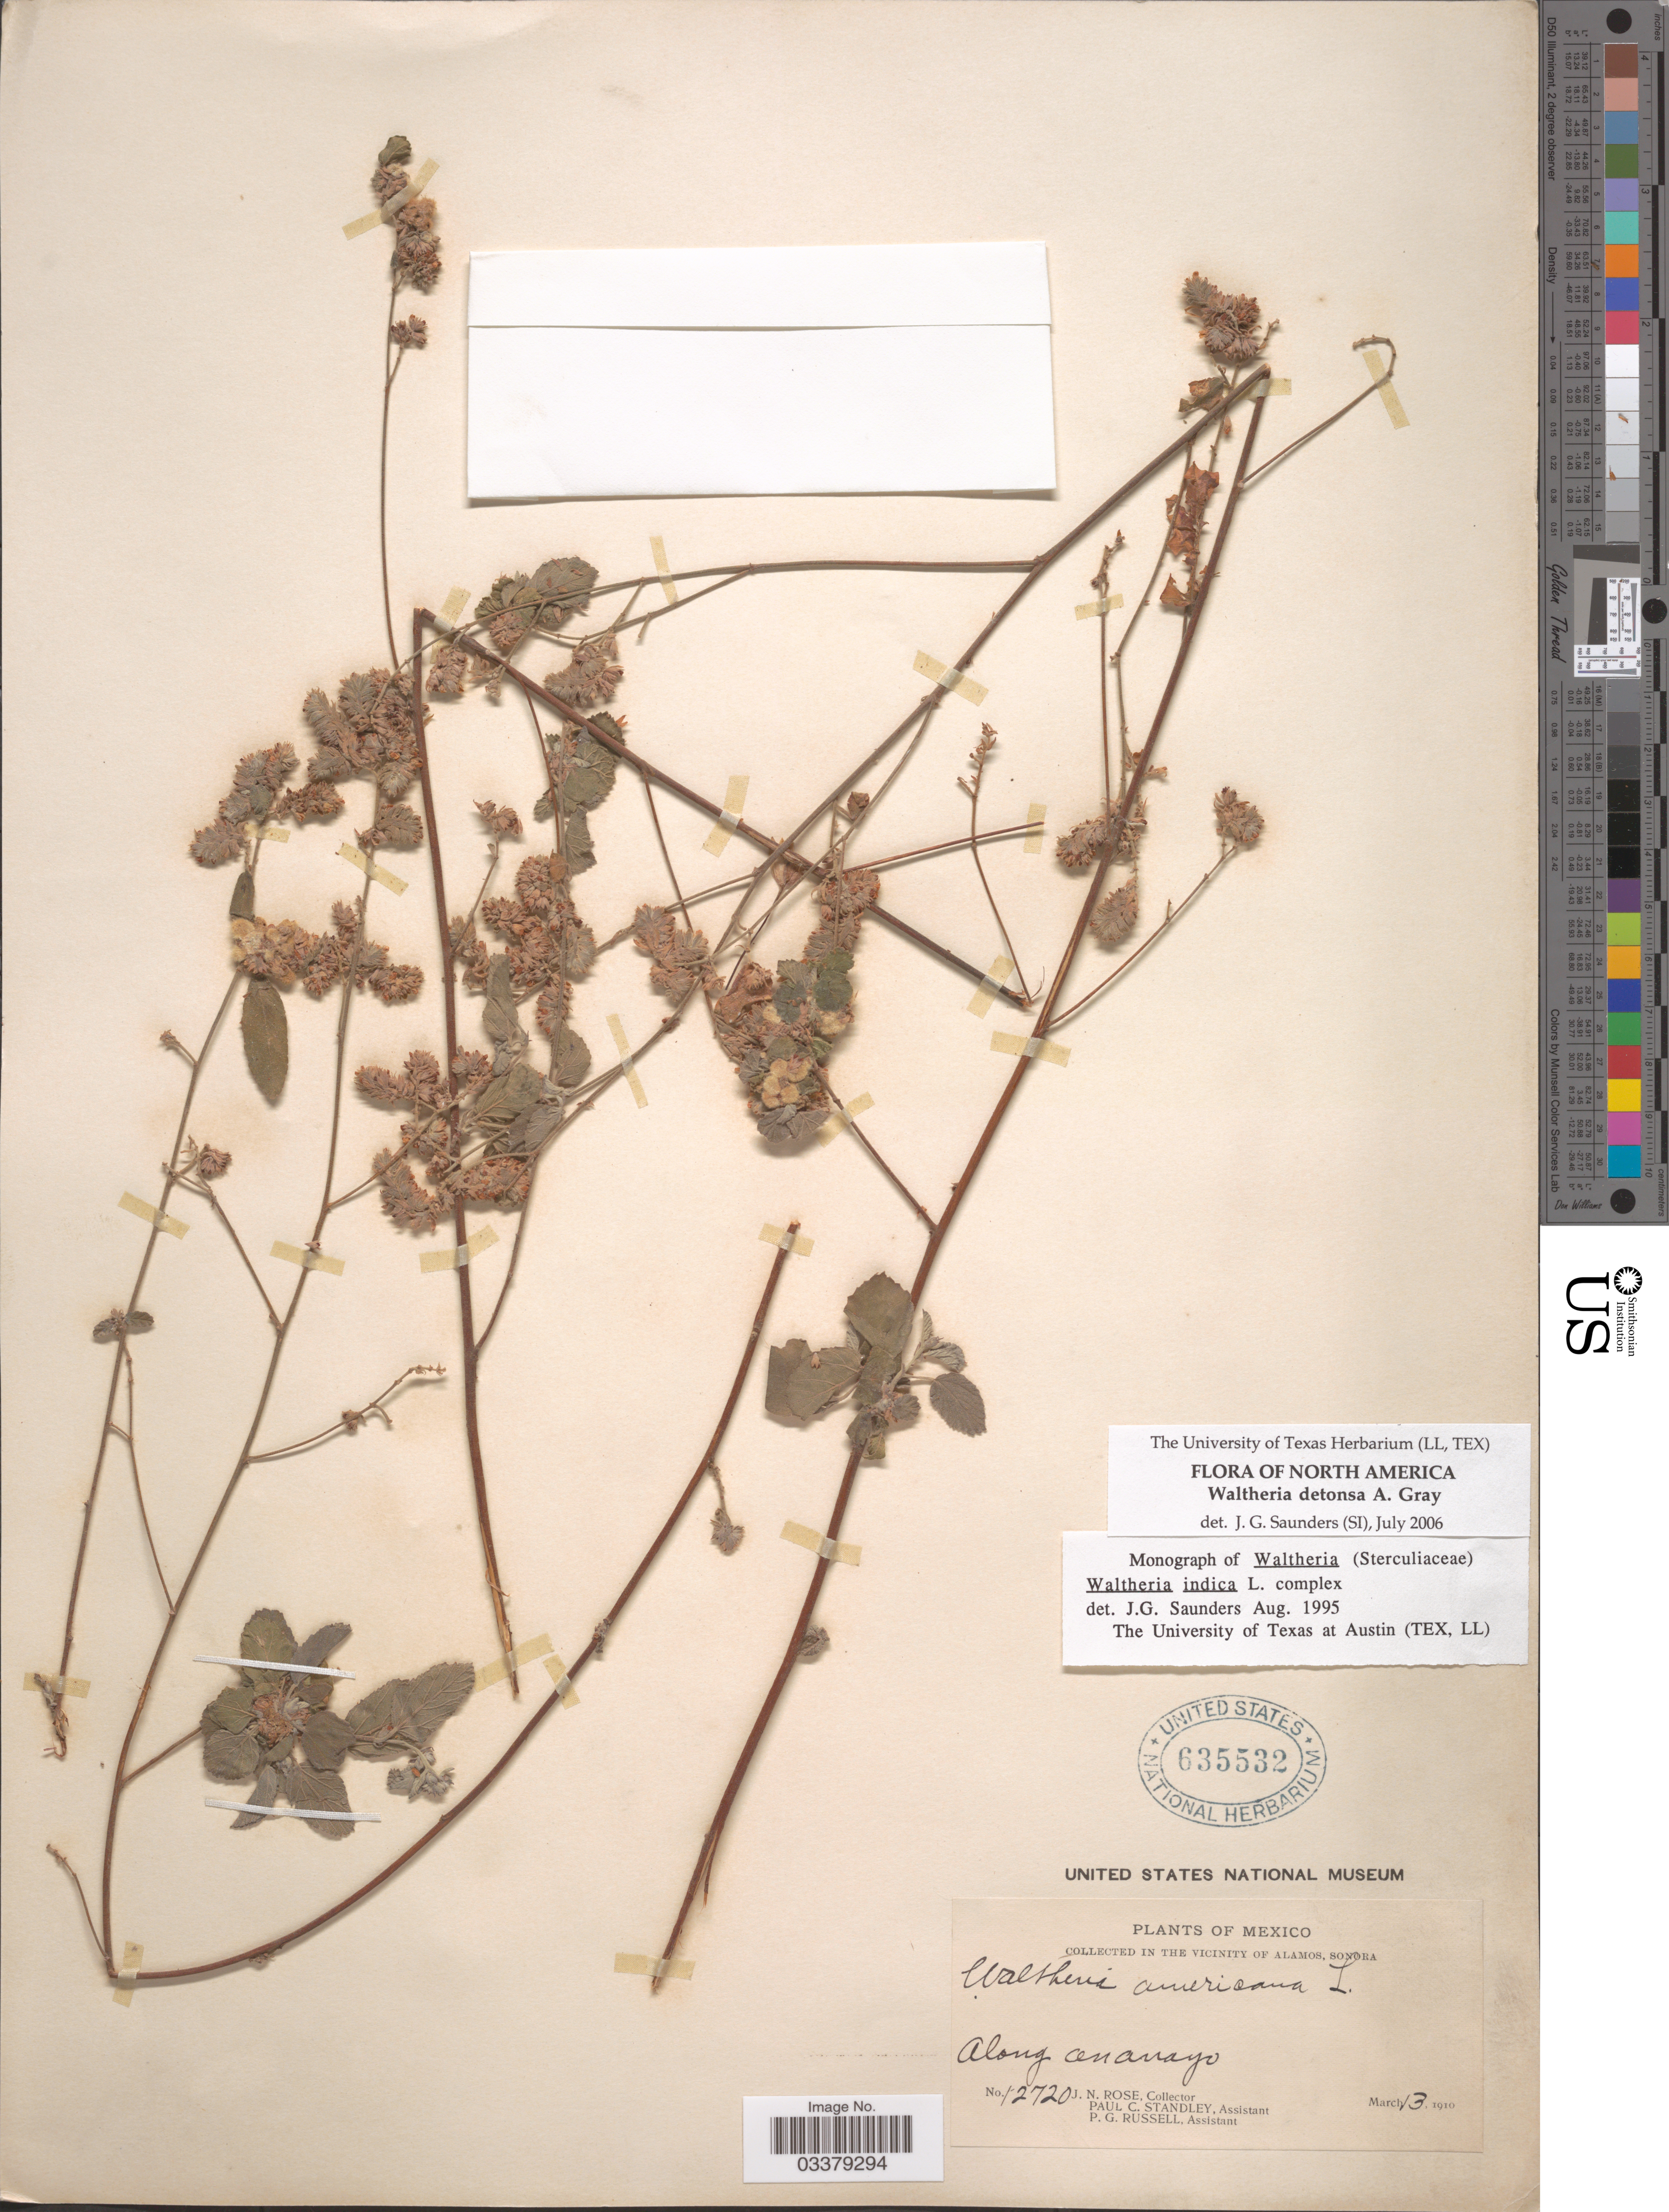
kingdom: Plantae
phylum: Tracheophyta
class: Magnoliopsida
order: Malvales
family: Malvaceae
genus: Waltheria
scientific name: Waltheria detonsa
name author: A. Gray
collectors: J. N. Rose, P. C. Standley & P. G. Russell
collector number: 12720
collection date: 1910-03-13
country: Mexico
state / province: Sonora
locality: Vicinity of Alamos. Along an arroyo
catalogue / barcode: US 635532